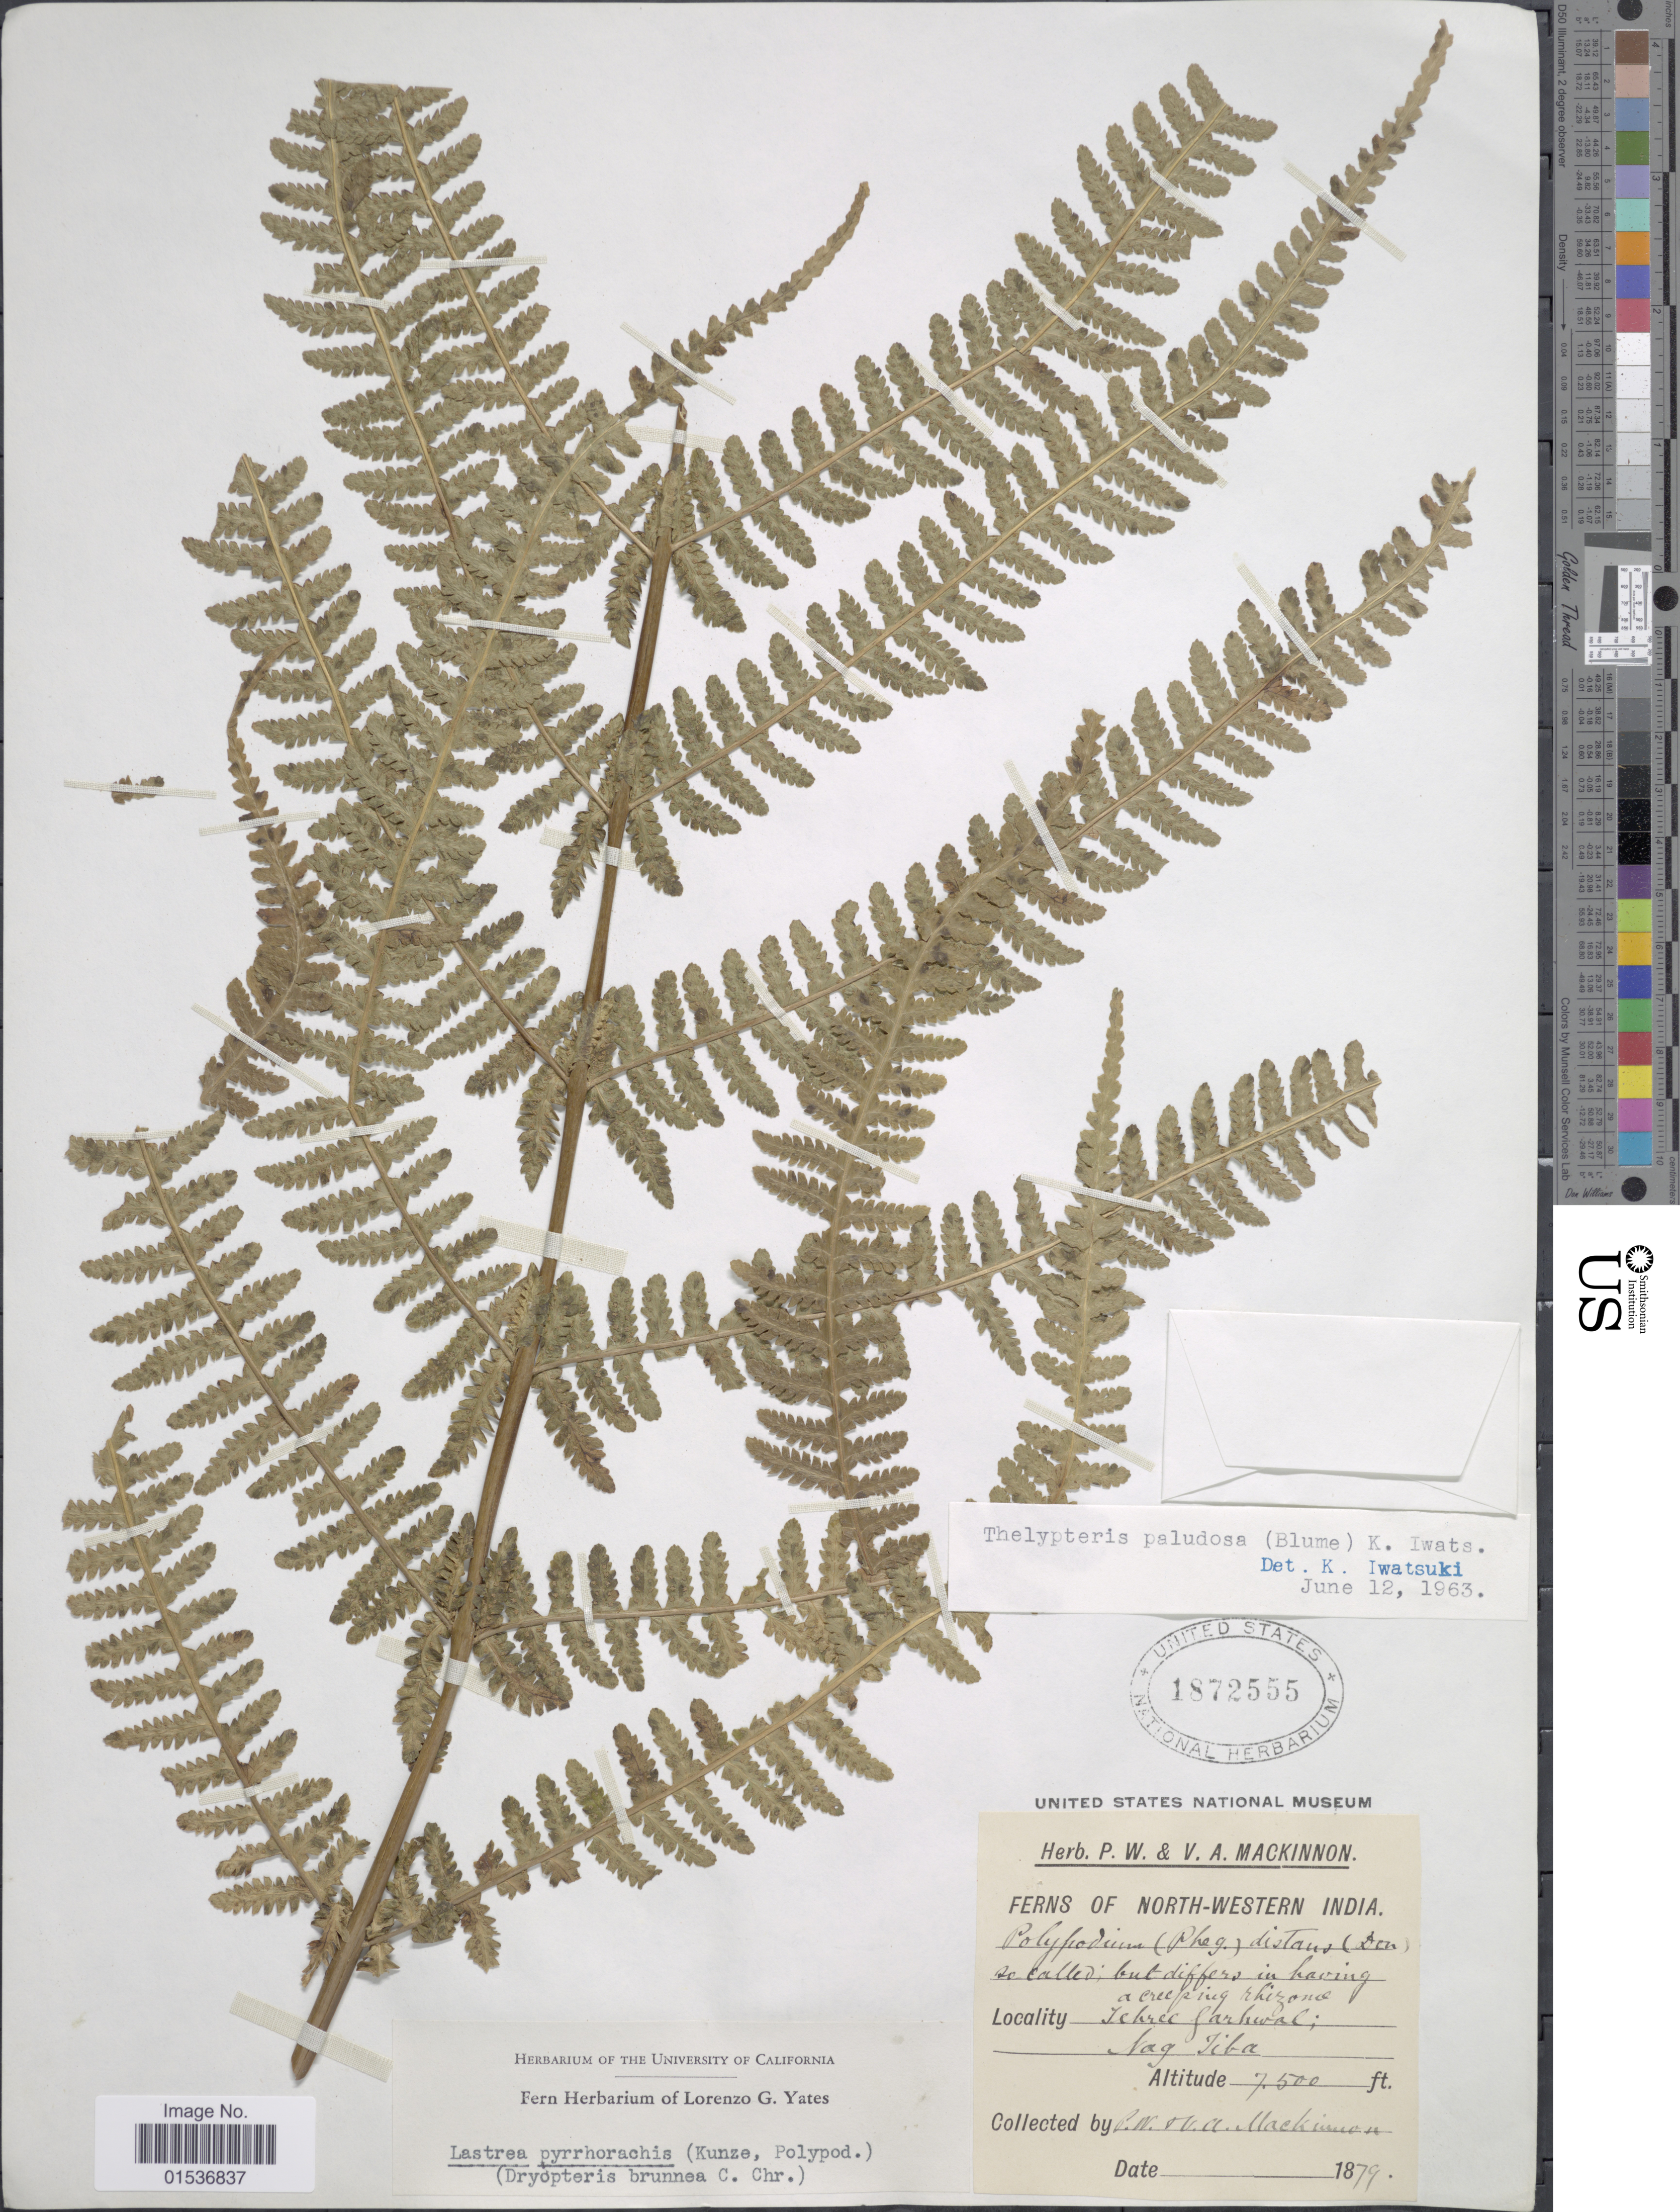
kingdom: Plantae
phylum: Tracheophyta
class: Polypodiopsida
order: Polypodiales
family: Thelypteridaceae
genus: Pseudophegopteris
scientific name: Pseudophegopteris pyrrhorachis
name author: (Kunze) Ching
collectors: P. Mackinnon & V. Mackinnon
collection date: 1879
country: India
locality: North-western India, Tehree Garhwal; Nag Tiba.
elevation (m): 2286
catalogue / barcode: US 1872555